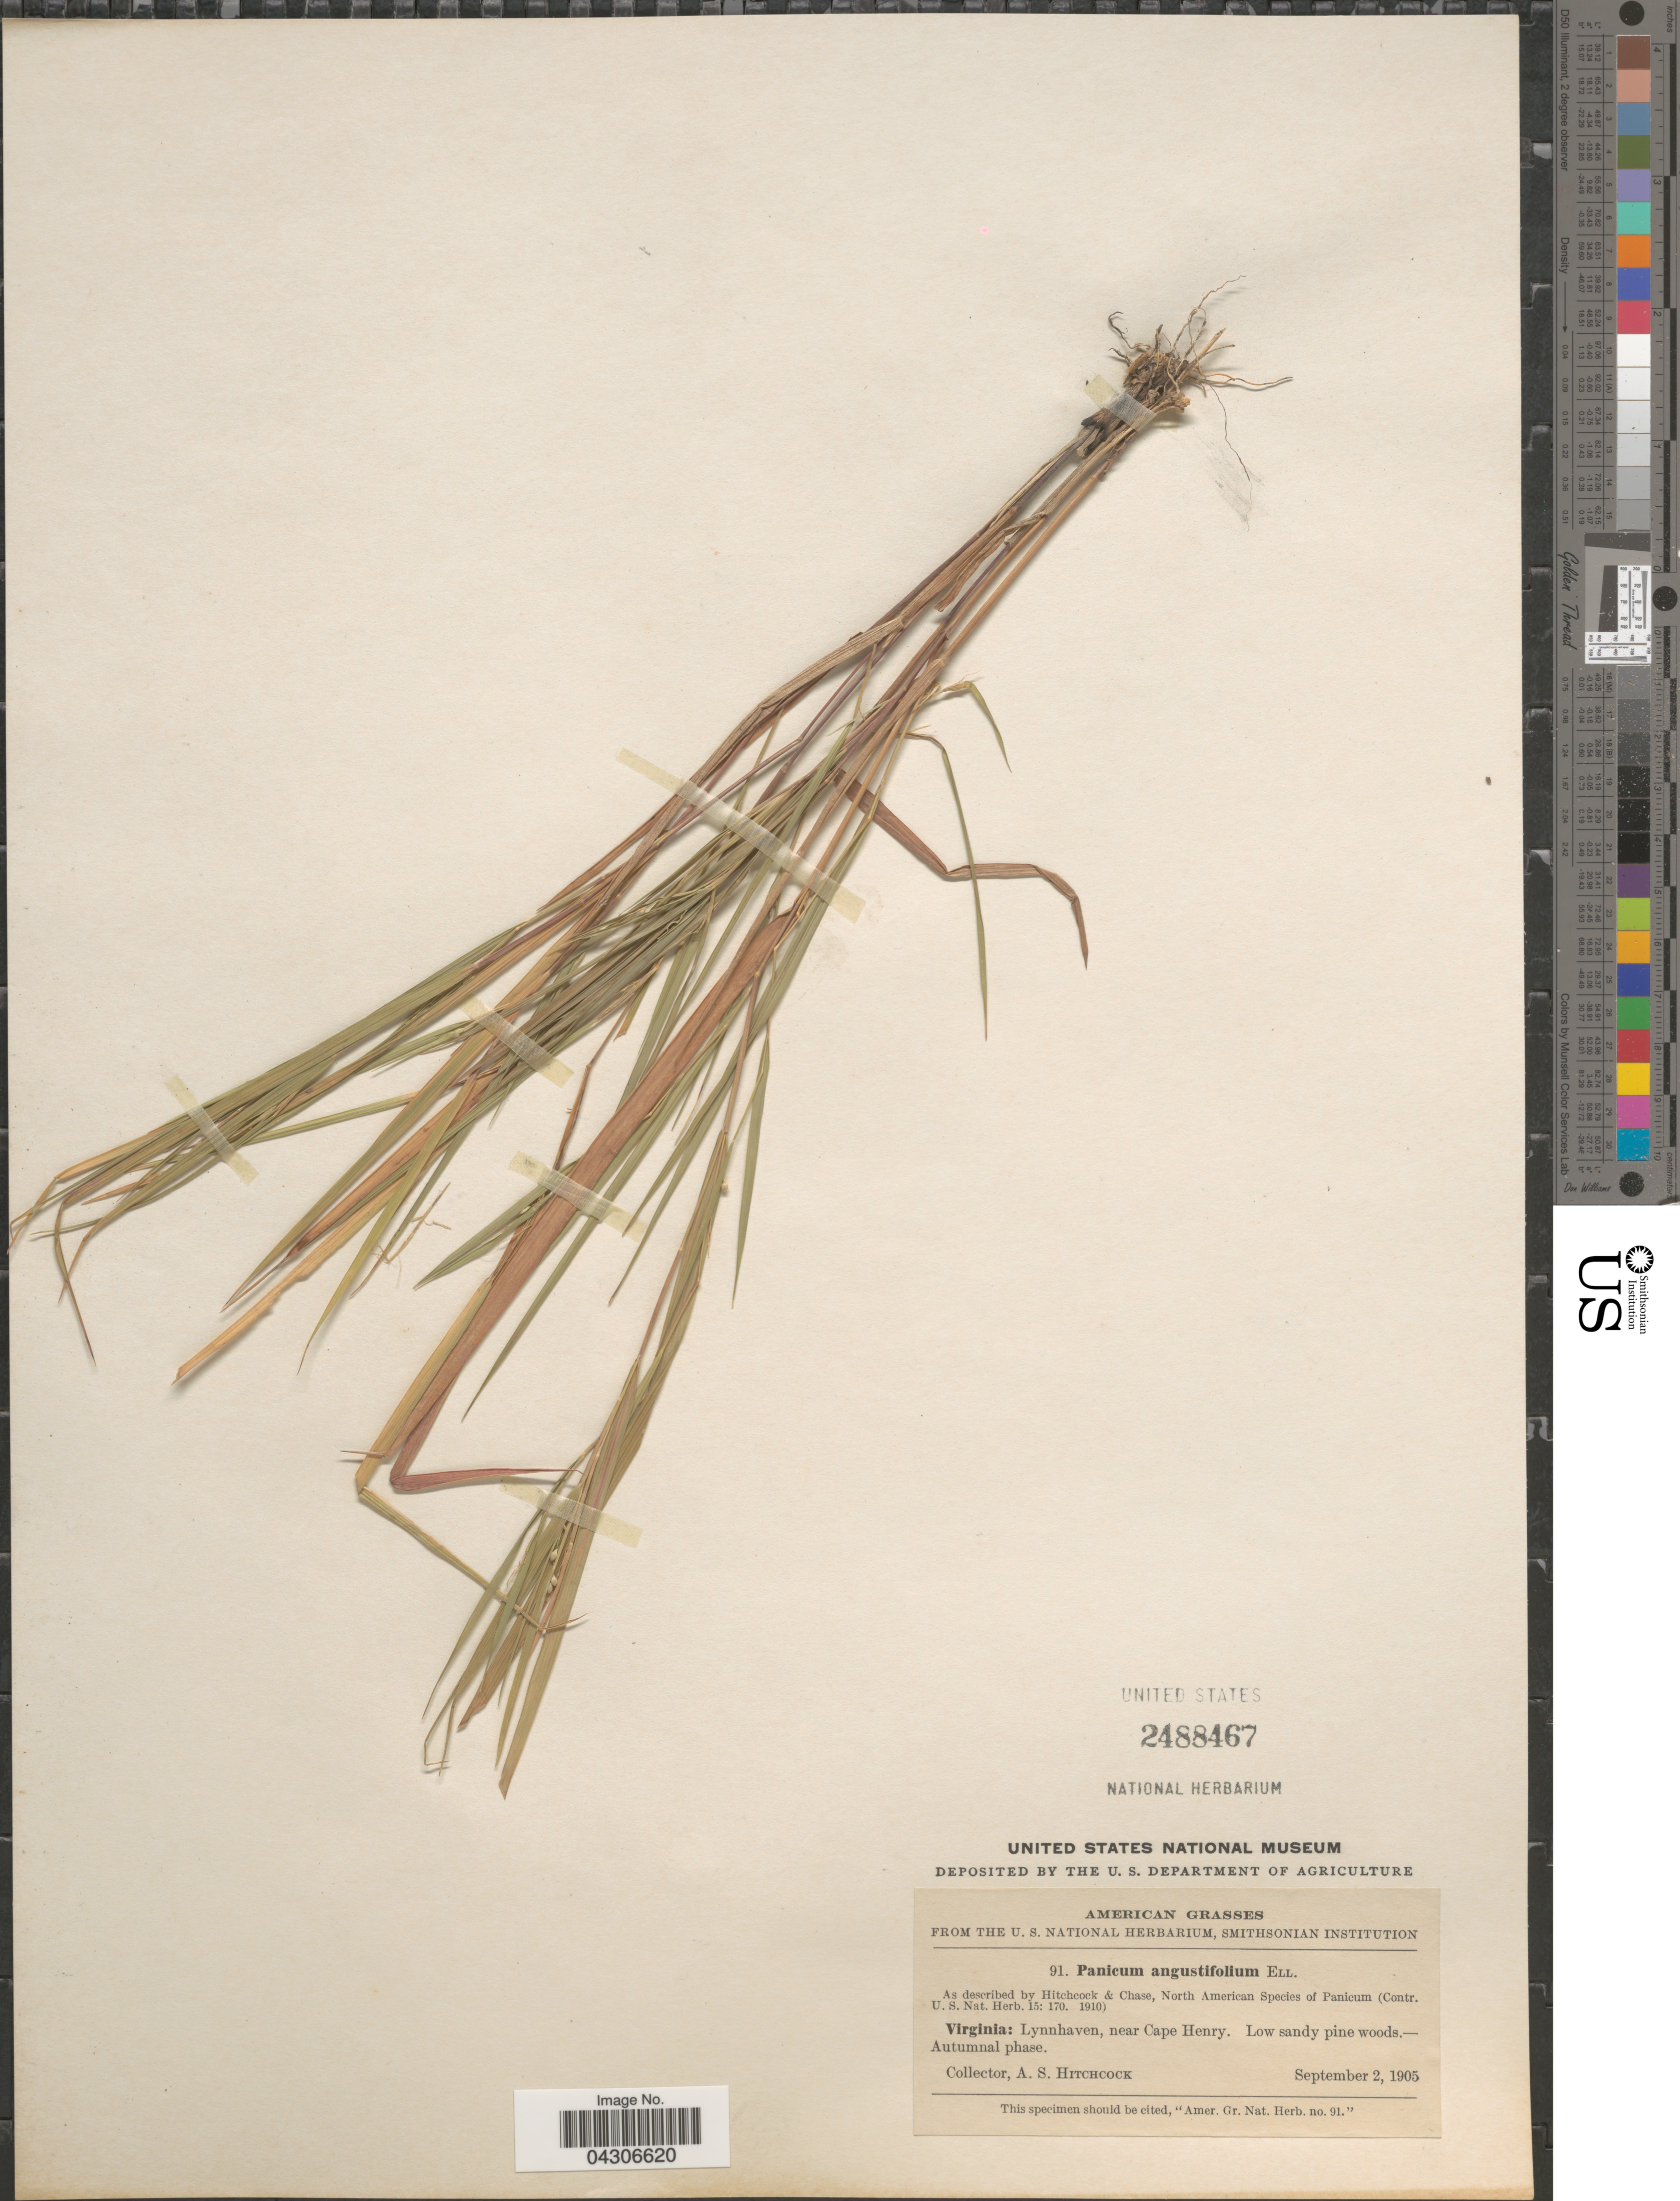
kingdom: Plantae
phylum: Tracheophyta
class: Liliopsida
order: Poales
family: Poaceae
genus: Dichanthelium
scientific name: Dichanthelium aciculare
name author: (Desv. ex Poir.) Gould & C.A. Clark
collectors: A. S. Hitchcock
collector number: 91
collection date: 1905-09-02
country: United States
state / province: Virginia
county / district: City of Virginia Beach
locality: Lynnhaven, near Cape Henry.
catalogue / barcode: US 2488467